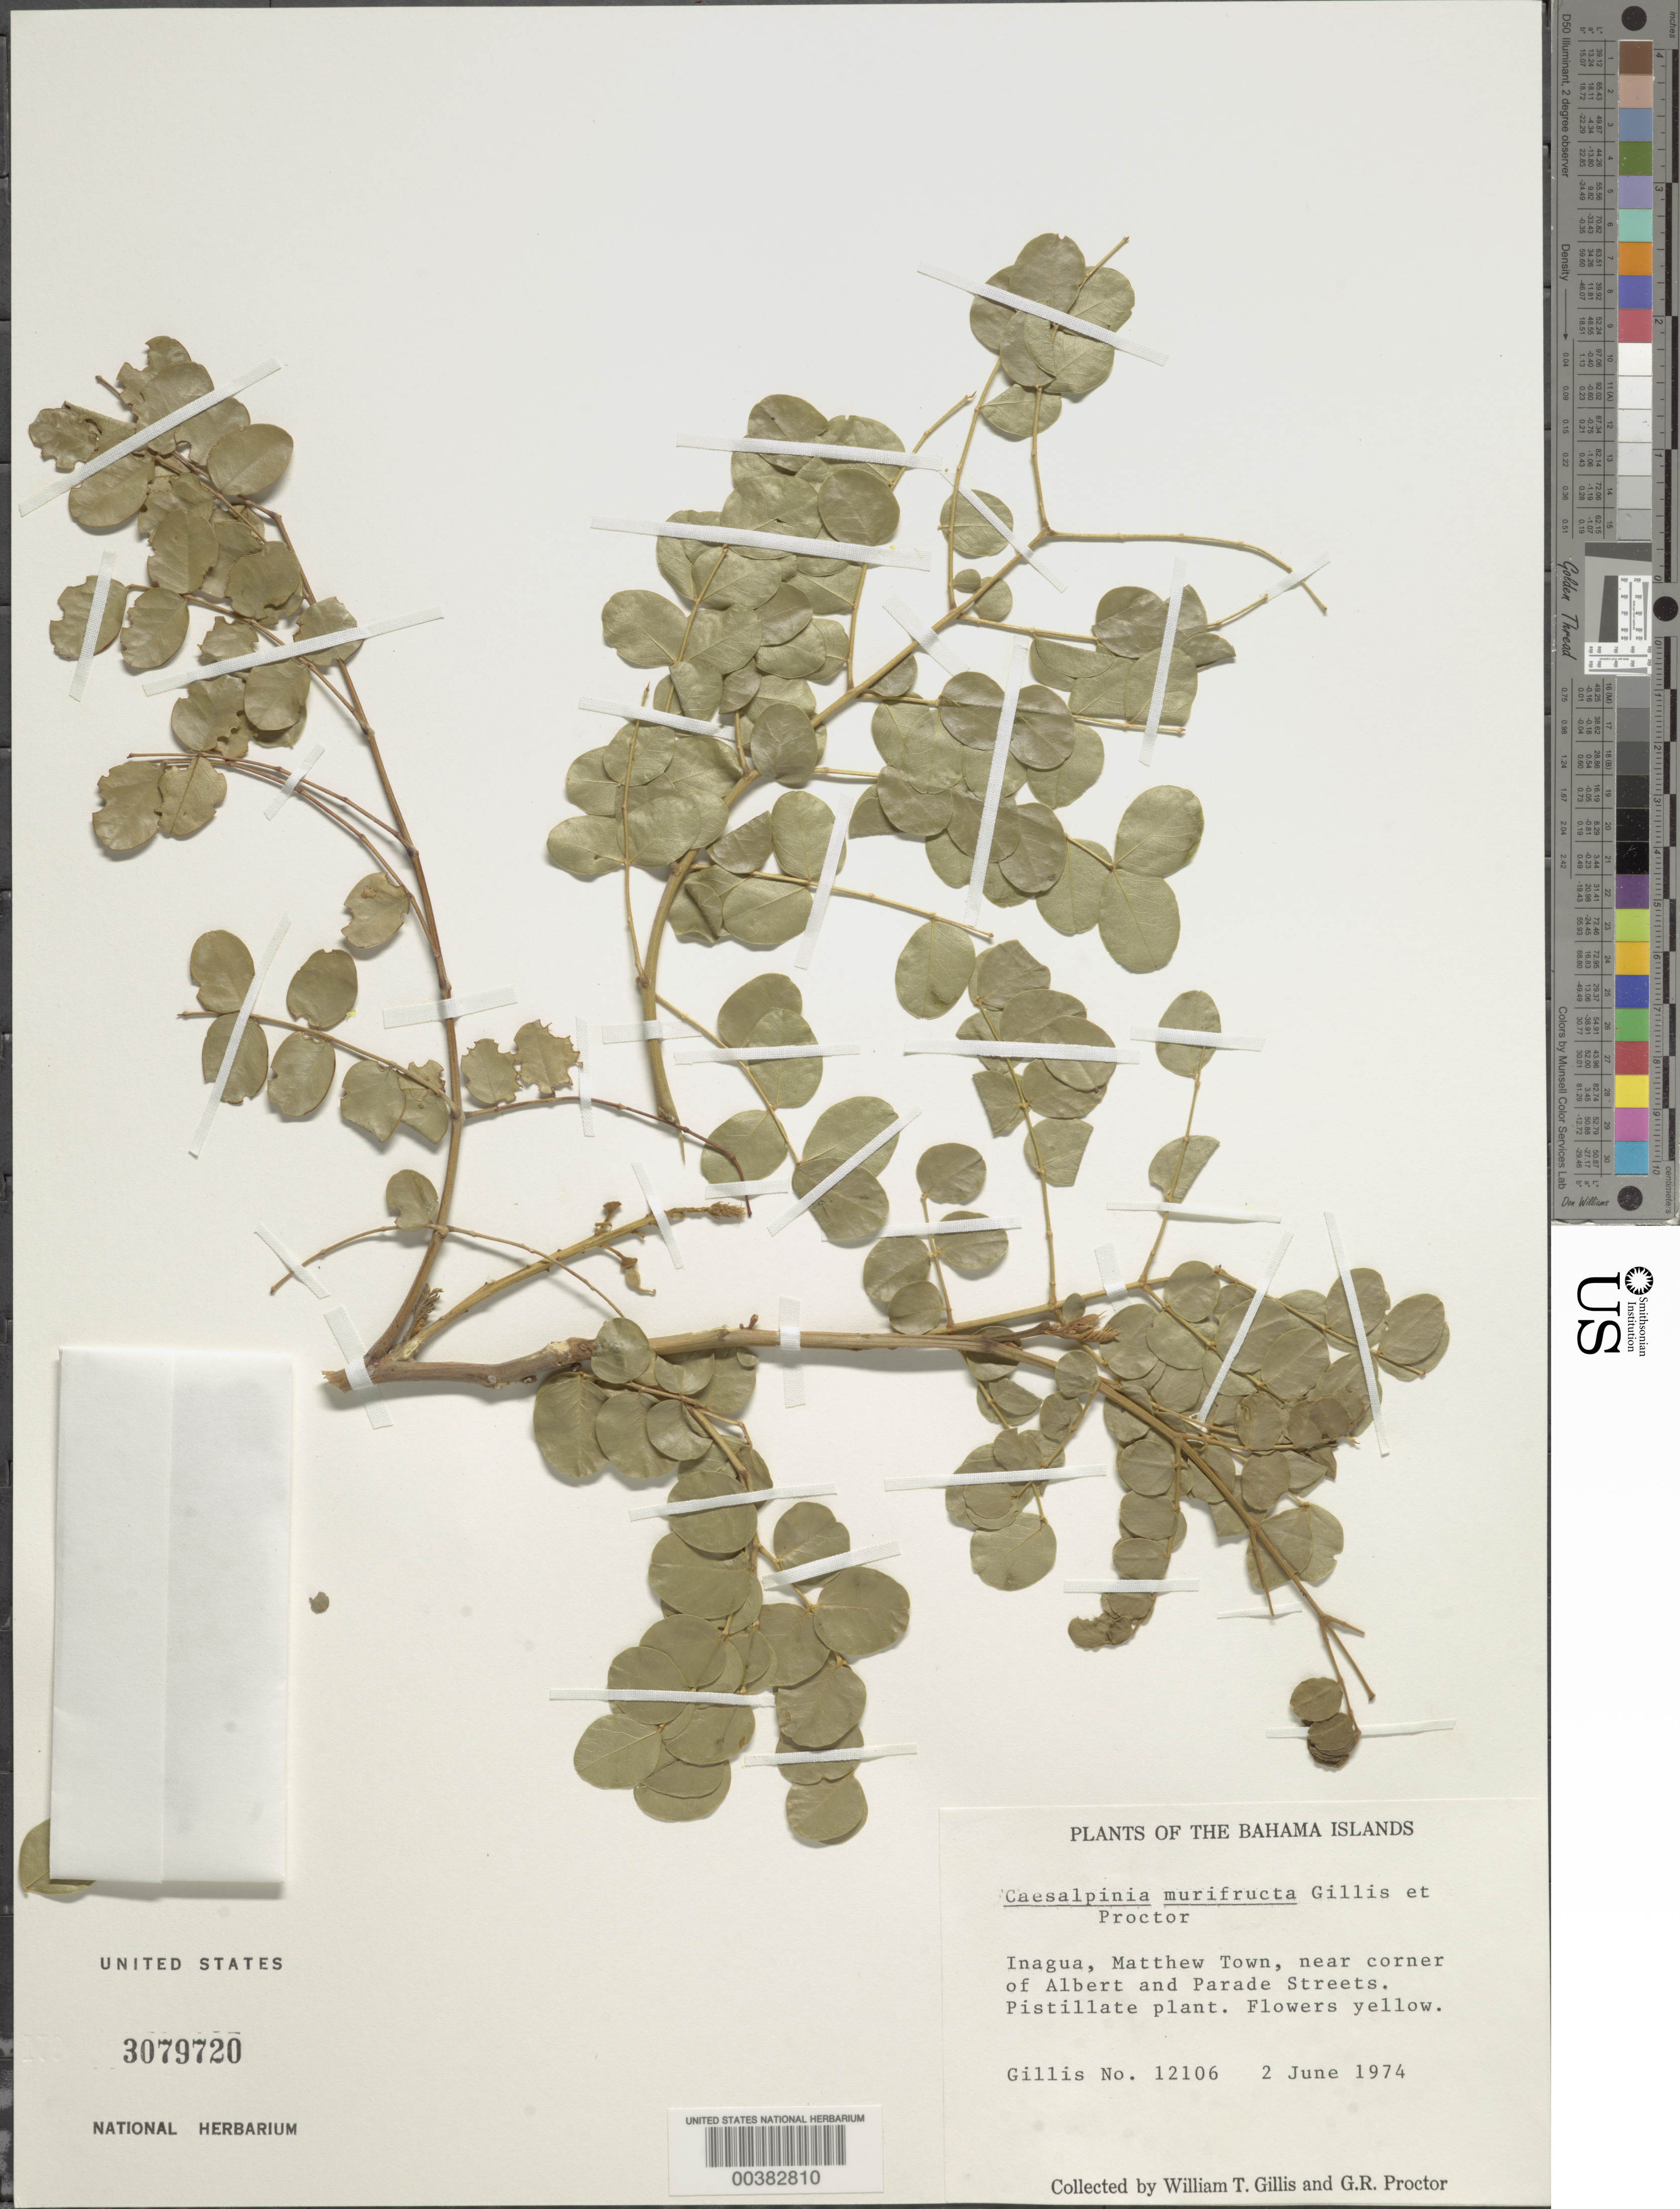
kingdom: Plantae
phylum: Tracheophyta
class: Magnoliopsida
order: Fabales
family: Fabaceae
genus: Guilandina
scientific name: Guilandina murifructa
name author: (Gillis & Proctor) G.P. Lewis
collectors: W. T. Gillis & G. R. Proctor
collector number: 12106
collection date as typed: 02 Jun 1974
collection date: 1974-06-02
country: Bahamas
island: Great Inagua Island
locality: Inagua, matthew town, near corner of albert and parade streets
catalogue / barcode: US 3079720